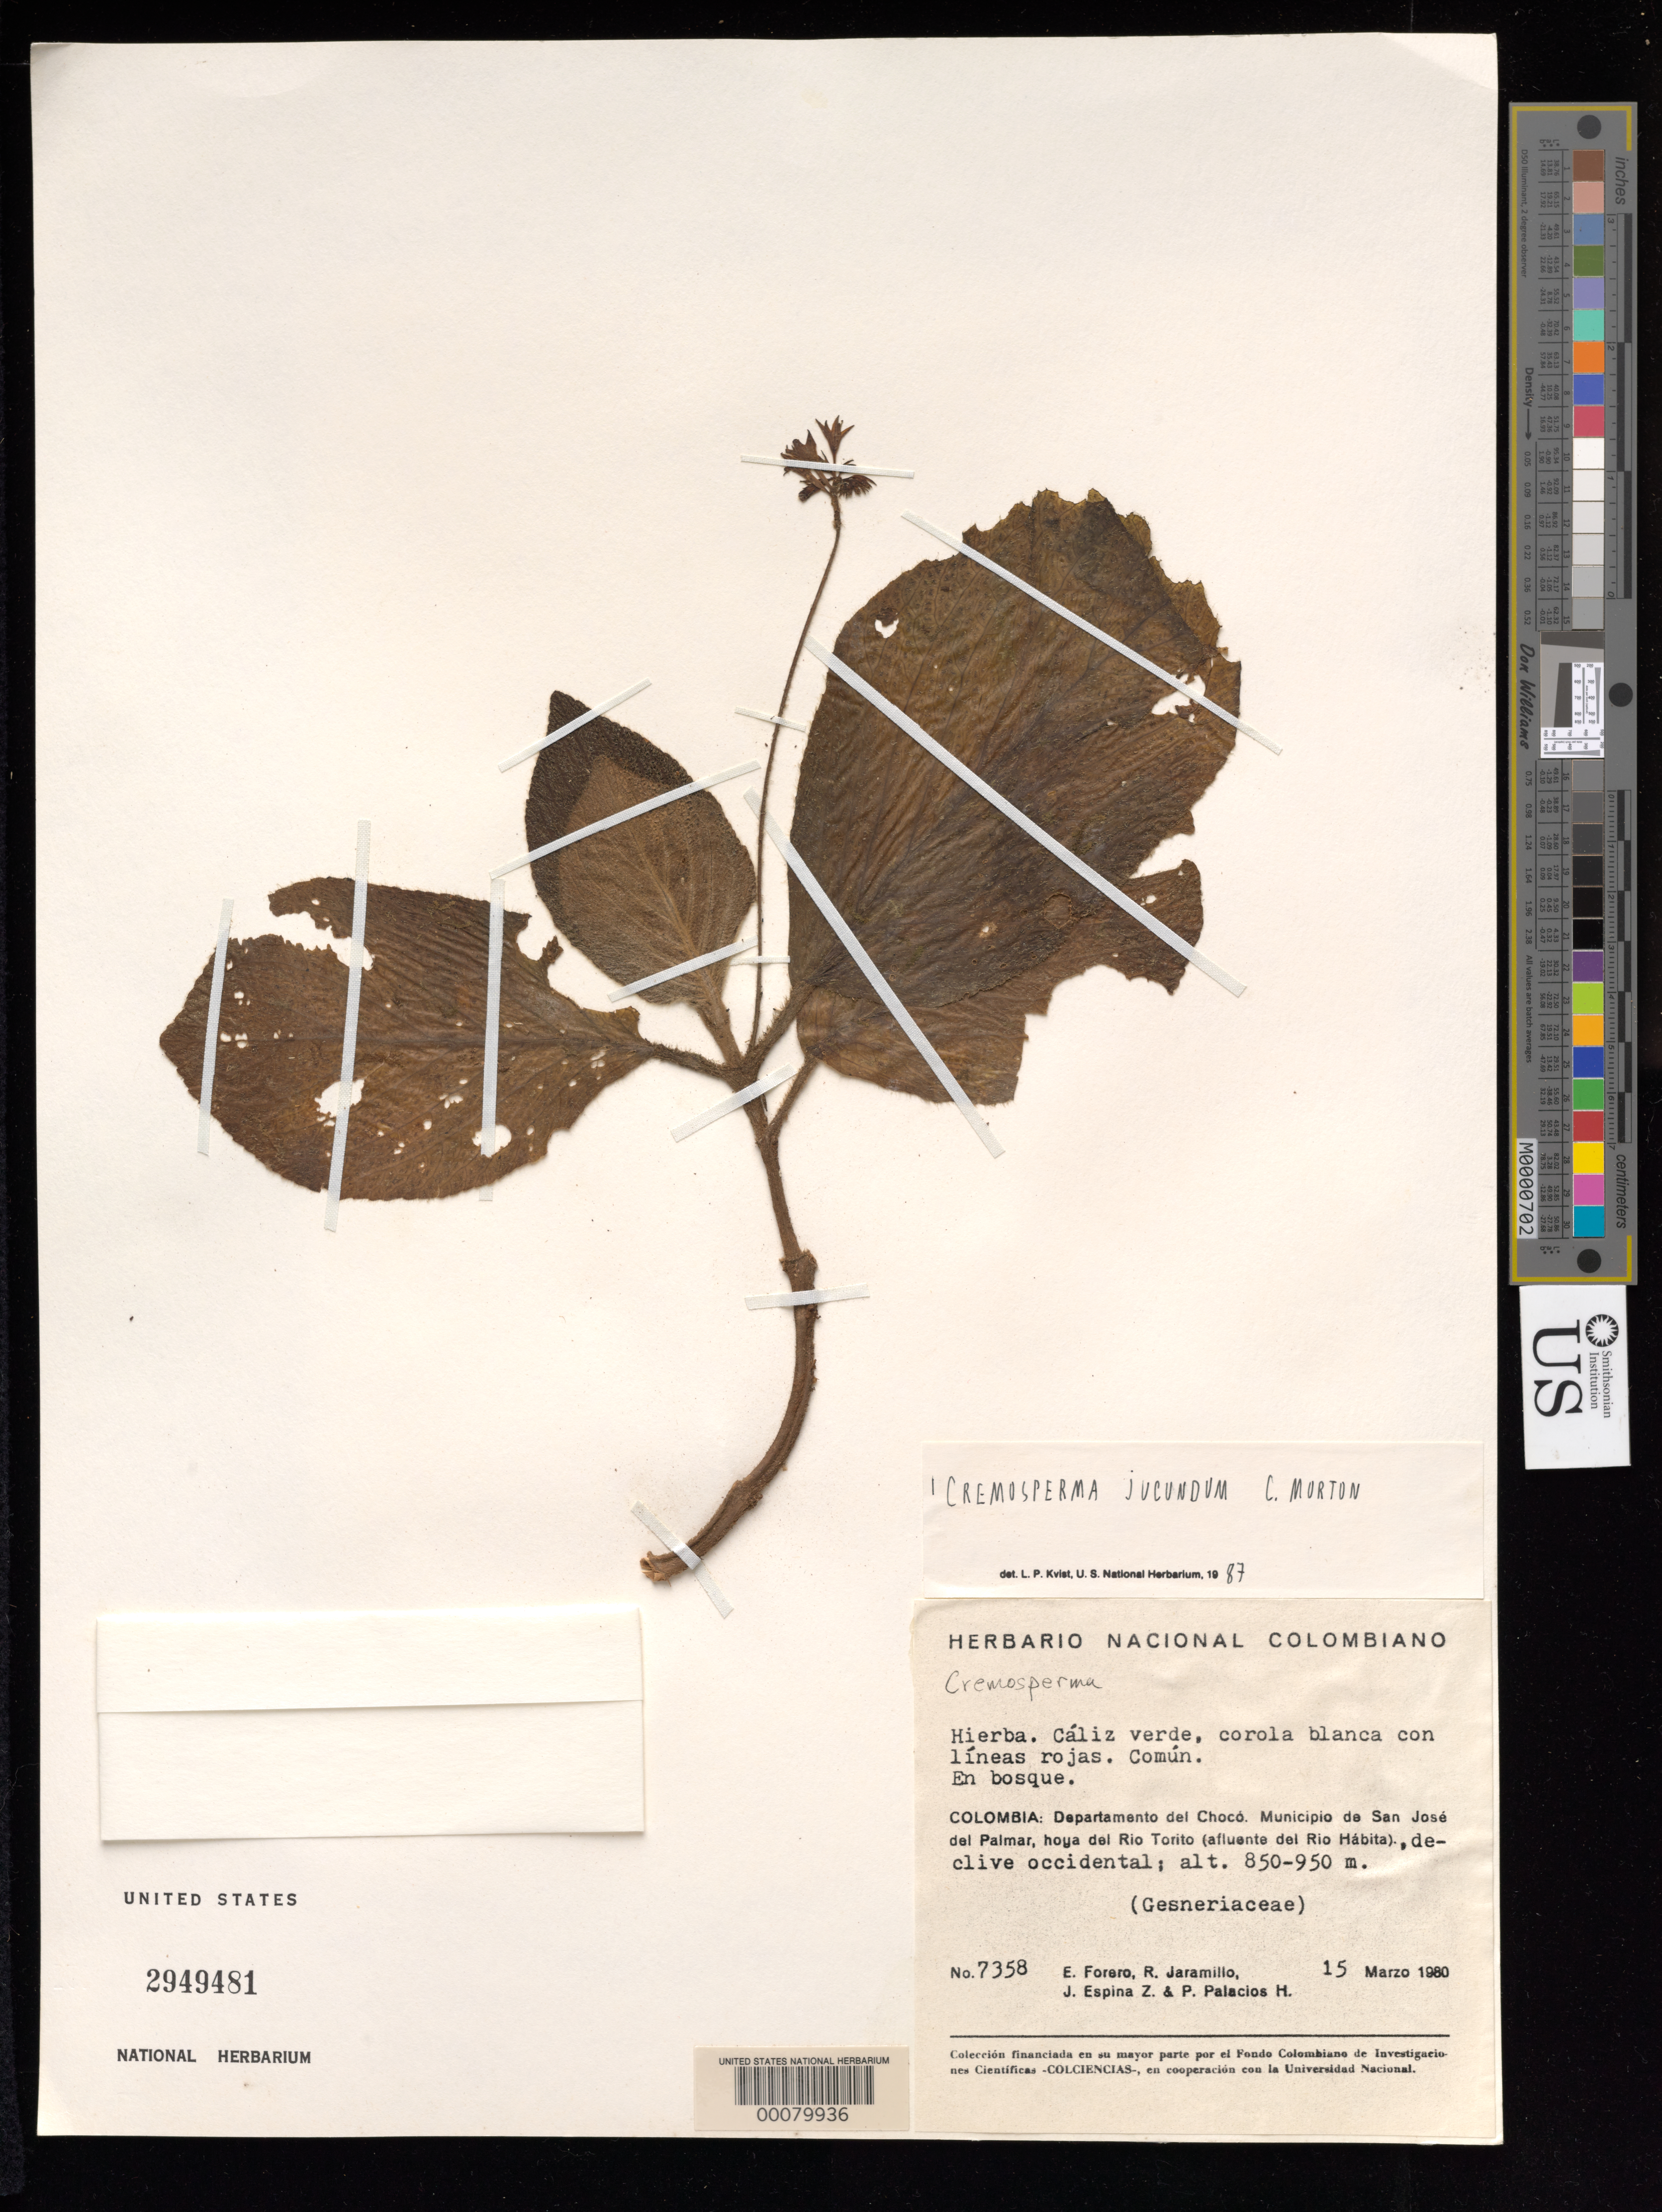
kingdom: Plantae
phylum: Tracheophyta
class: Magnoliopsida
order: Lamiales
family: Gesneriaceae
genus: Cremosperma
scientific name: Cremosperma jucundum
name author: C.V. Morton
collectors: E. Forero, R. Jaramillo M., J. Espina Z. & P. Palacios H.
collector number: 7358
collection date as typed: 15 Mar 1980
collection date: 1980-03-15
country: Colombia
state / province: Chocó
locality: Mpio. de San Jose del Palmar, hoya del Rio Torito (afluente del Rio Habita)) declive occidental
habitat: En bosque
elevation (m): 850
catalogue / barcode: US 2949481